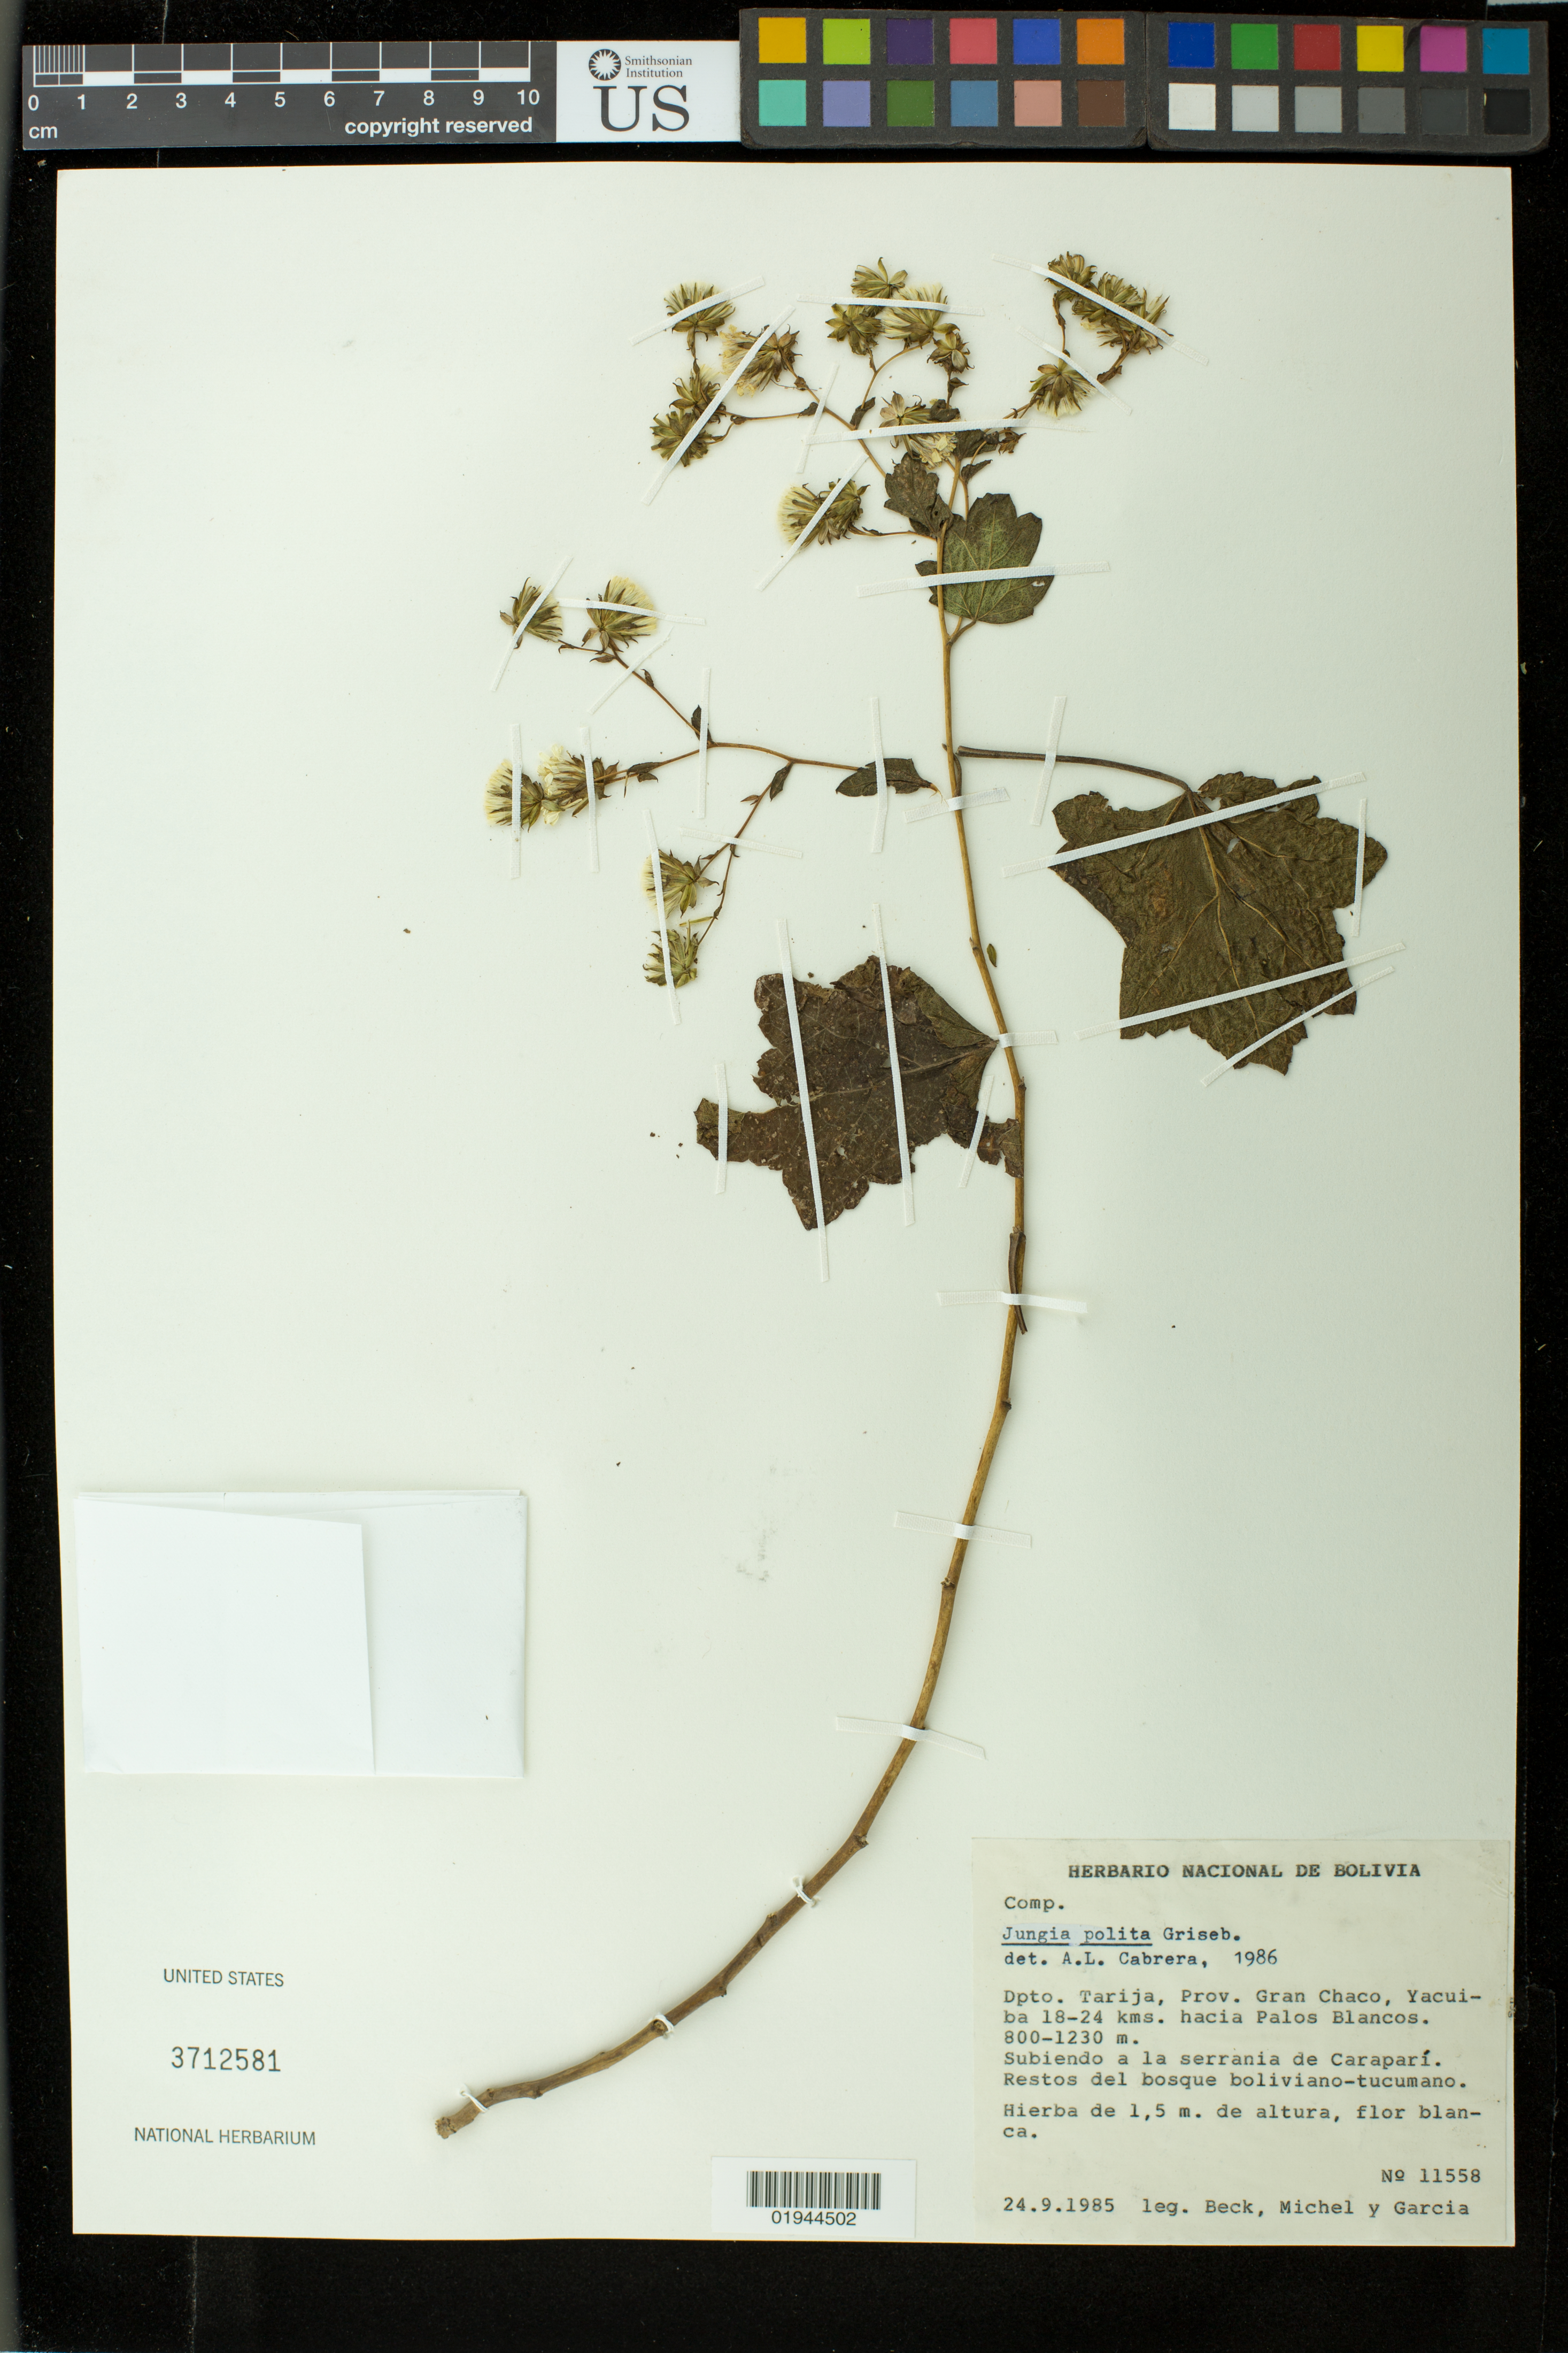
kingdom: Plantae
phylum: Tracheophyta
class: Magnoliopsida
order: Asterales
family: Asteraceae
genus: Jungia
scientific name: Jungia polita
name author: Griseb.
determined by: Cabrera, A. L.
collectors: -- Beck, -. Michel & H. Garcia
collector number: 11558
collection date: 1985-09-24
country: Bolivia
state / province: Tarija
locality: Prov. Gran Chaco, Yacuiba 18-24 kms. hacia Palos Blancos.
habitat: subiendo a la serrania de Carapari, restos del bosque boliviano-tucumano.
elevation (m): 800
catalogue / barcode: US 3712581